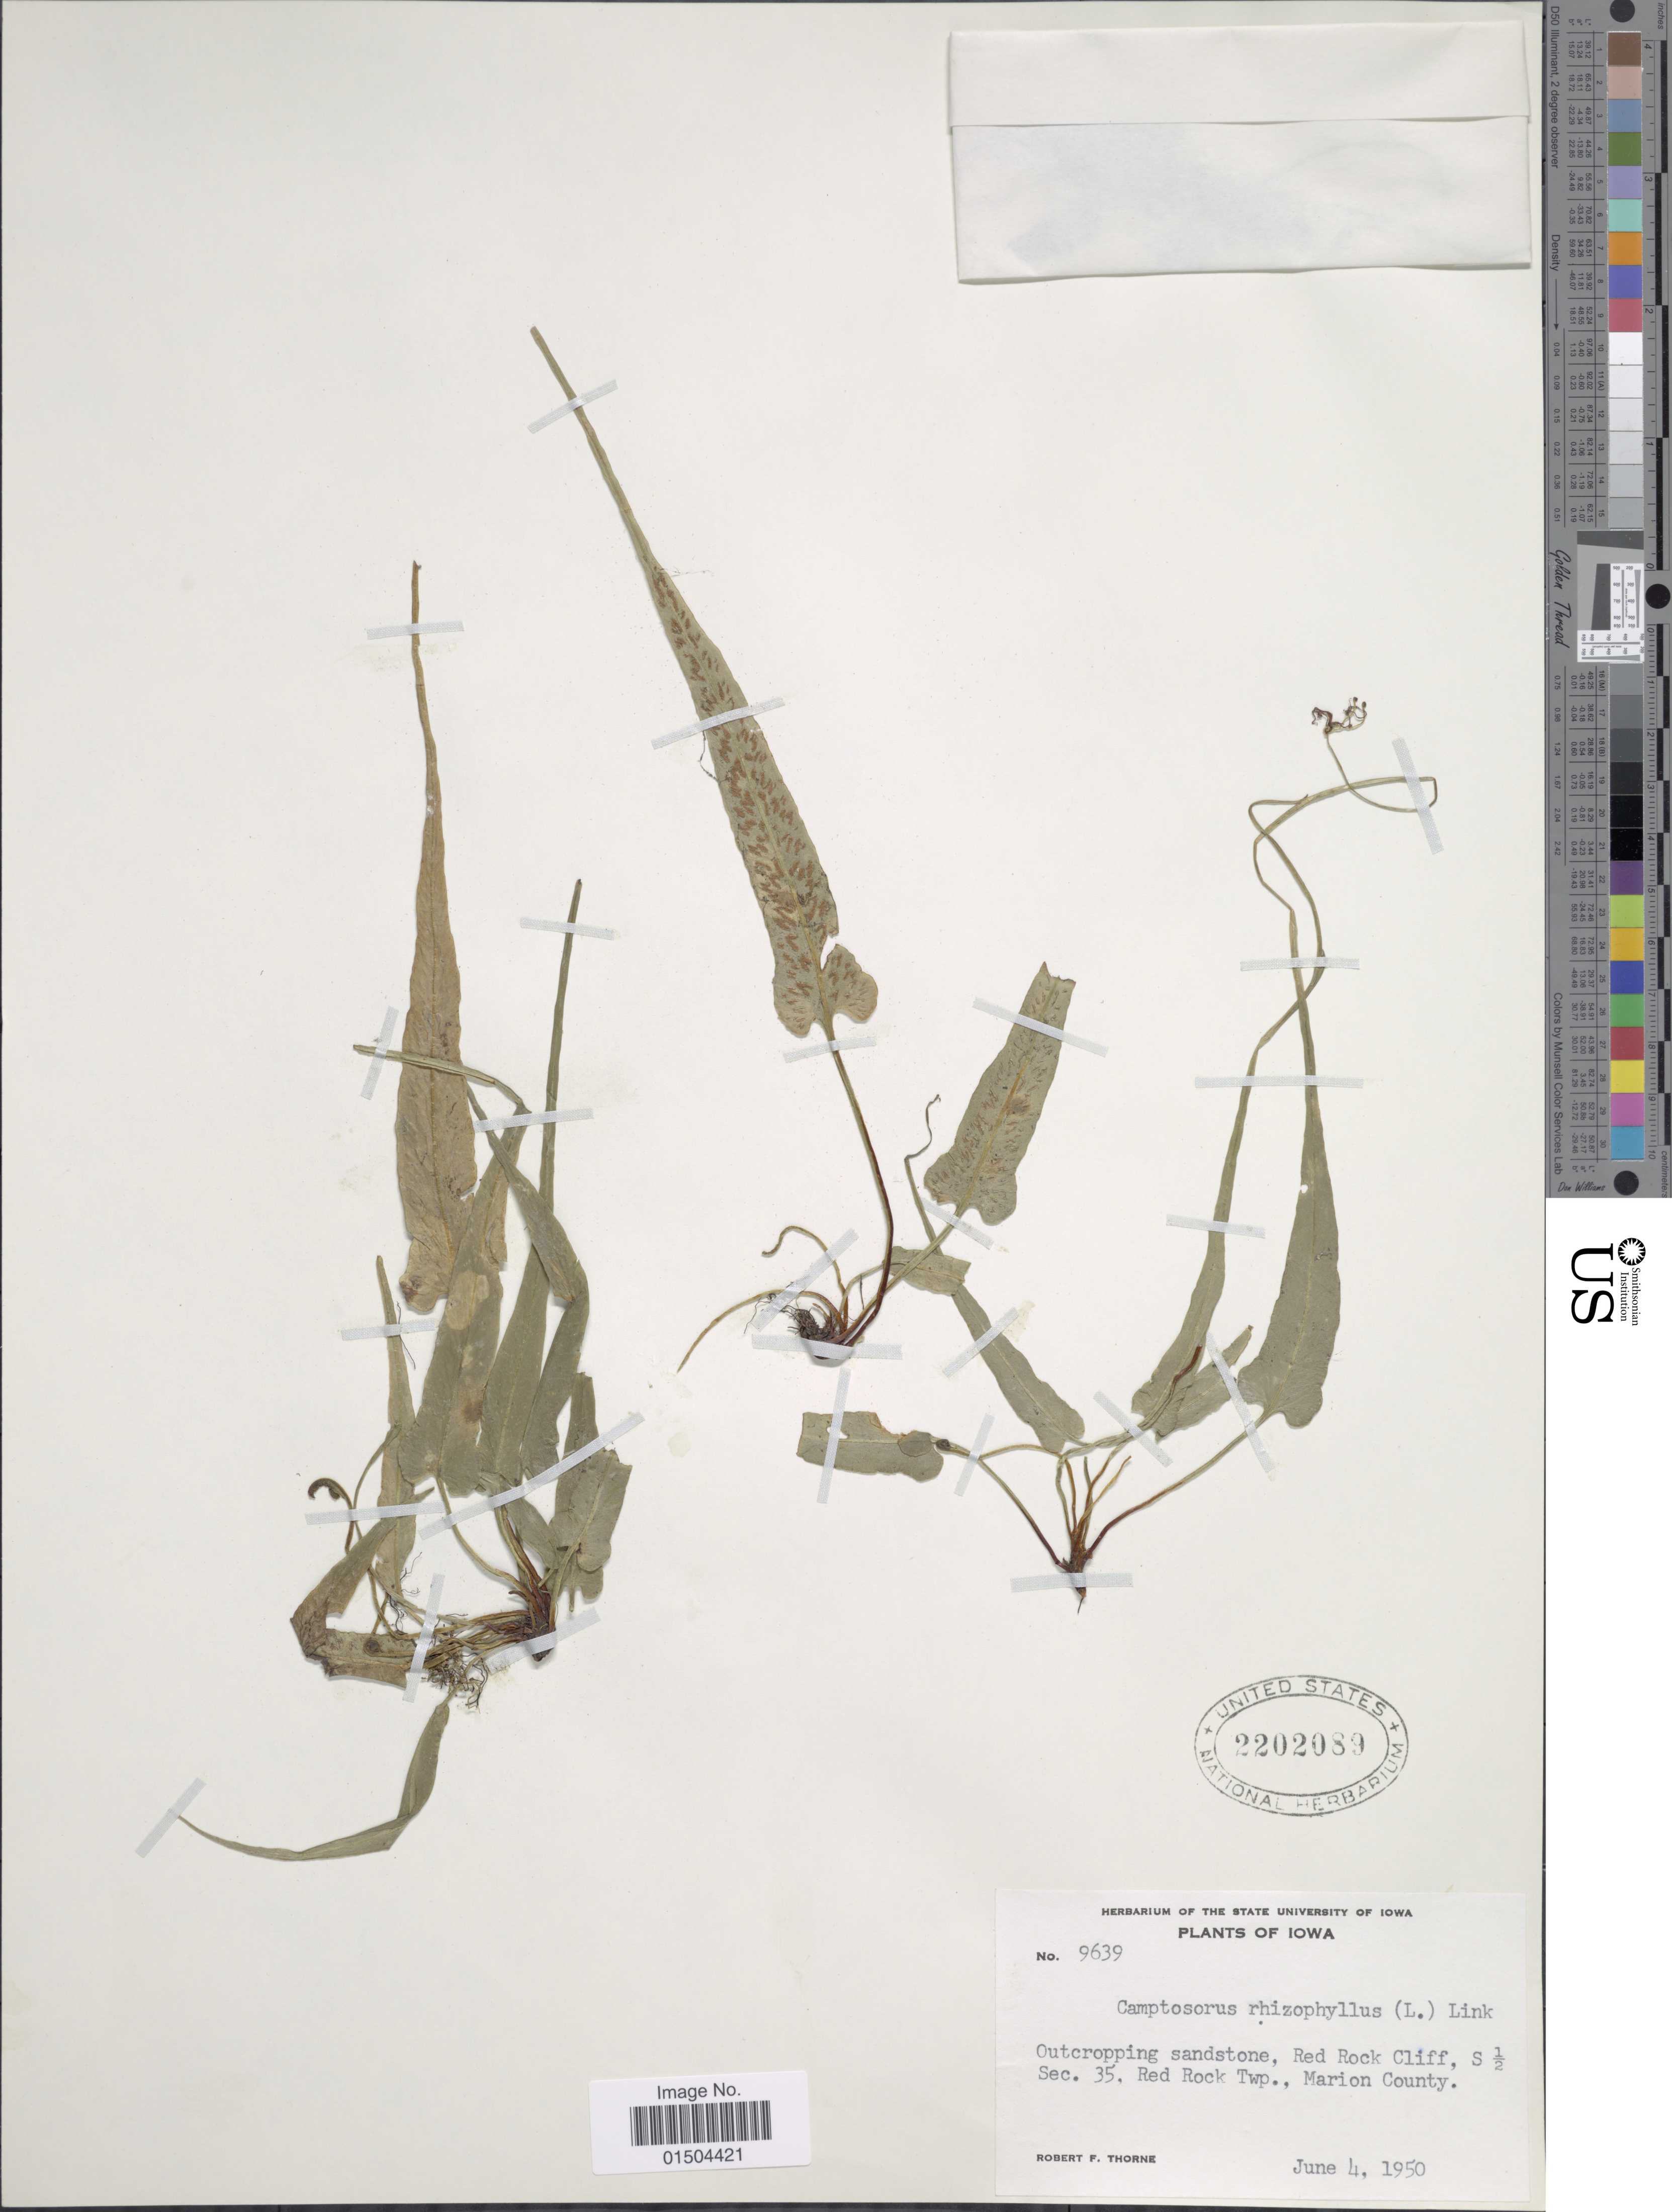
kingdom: Plantae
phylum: Tracheophyta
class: Polypodiopsida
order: Polypodiales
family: Aspleniaceae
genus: Asplenium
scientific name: Asplenium rhizophyllum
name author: L.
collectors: R. F. Thorne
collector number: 9639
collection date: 1950-06-04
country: United States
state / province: Iowa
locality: Outcropping sandstone, Red Rock Cliff, S ½ Sec. 35, Red Rock Twp., Marion County.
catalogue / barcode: US 2202089